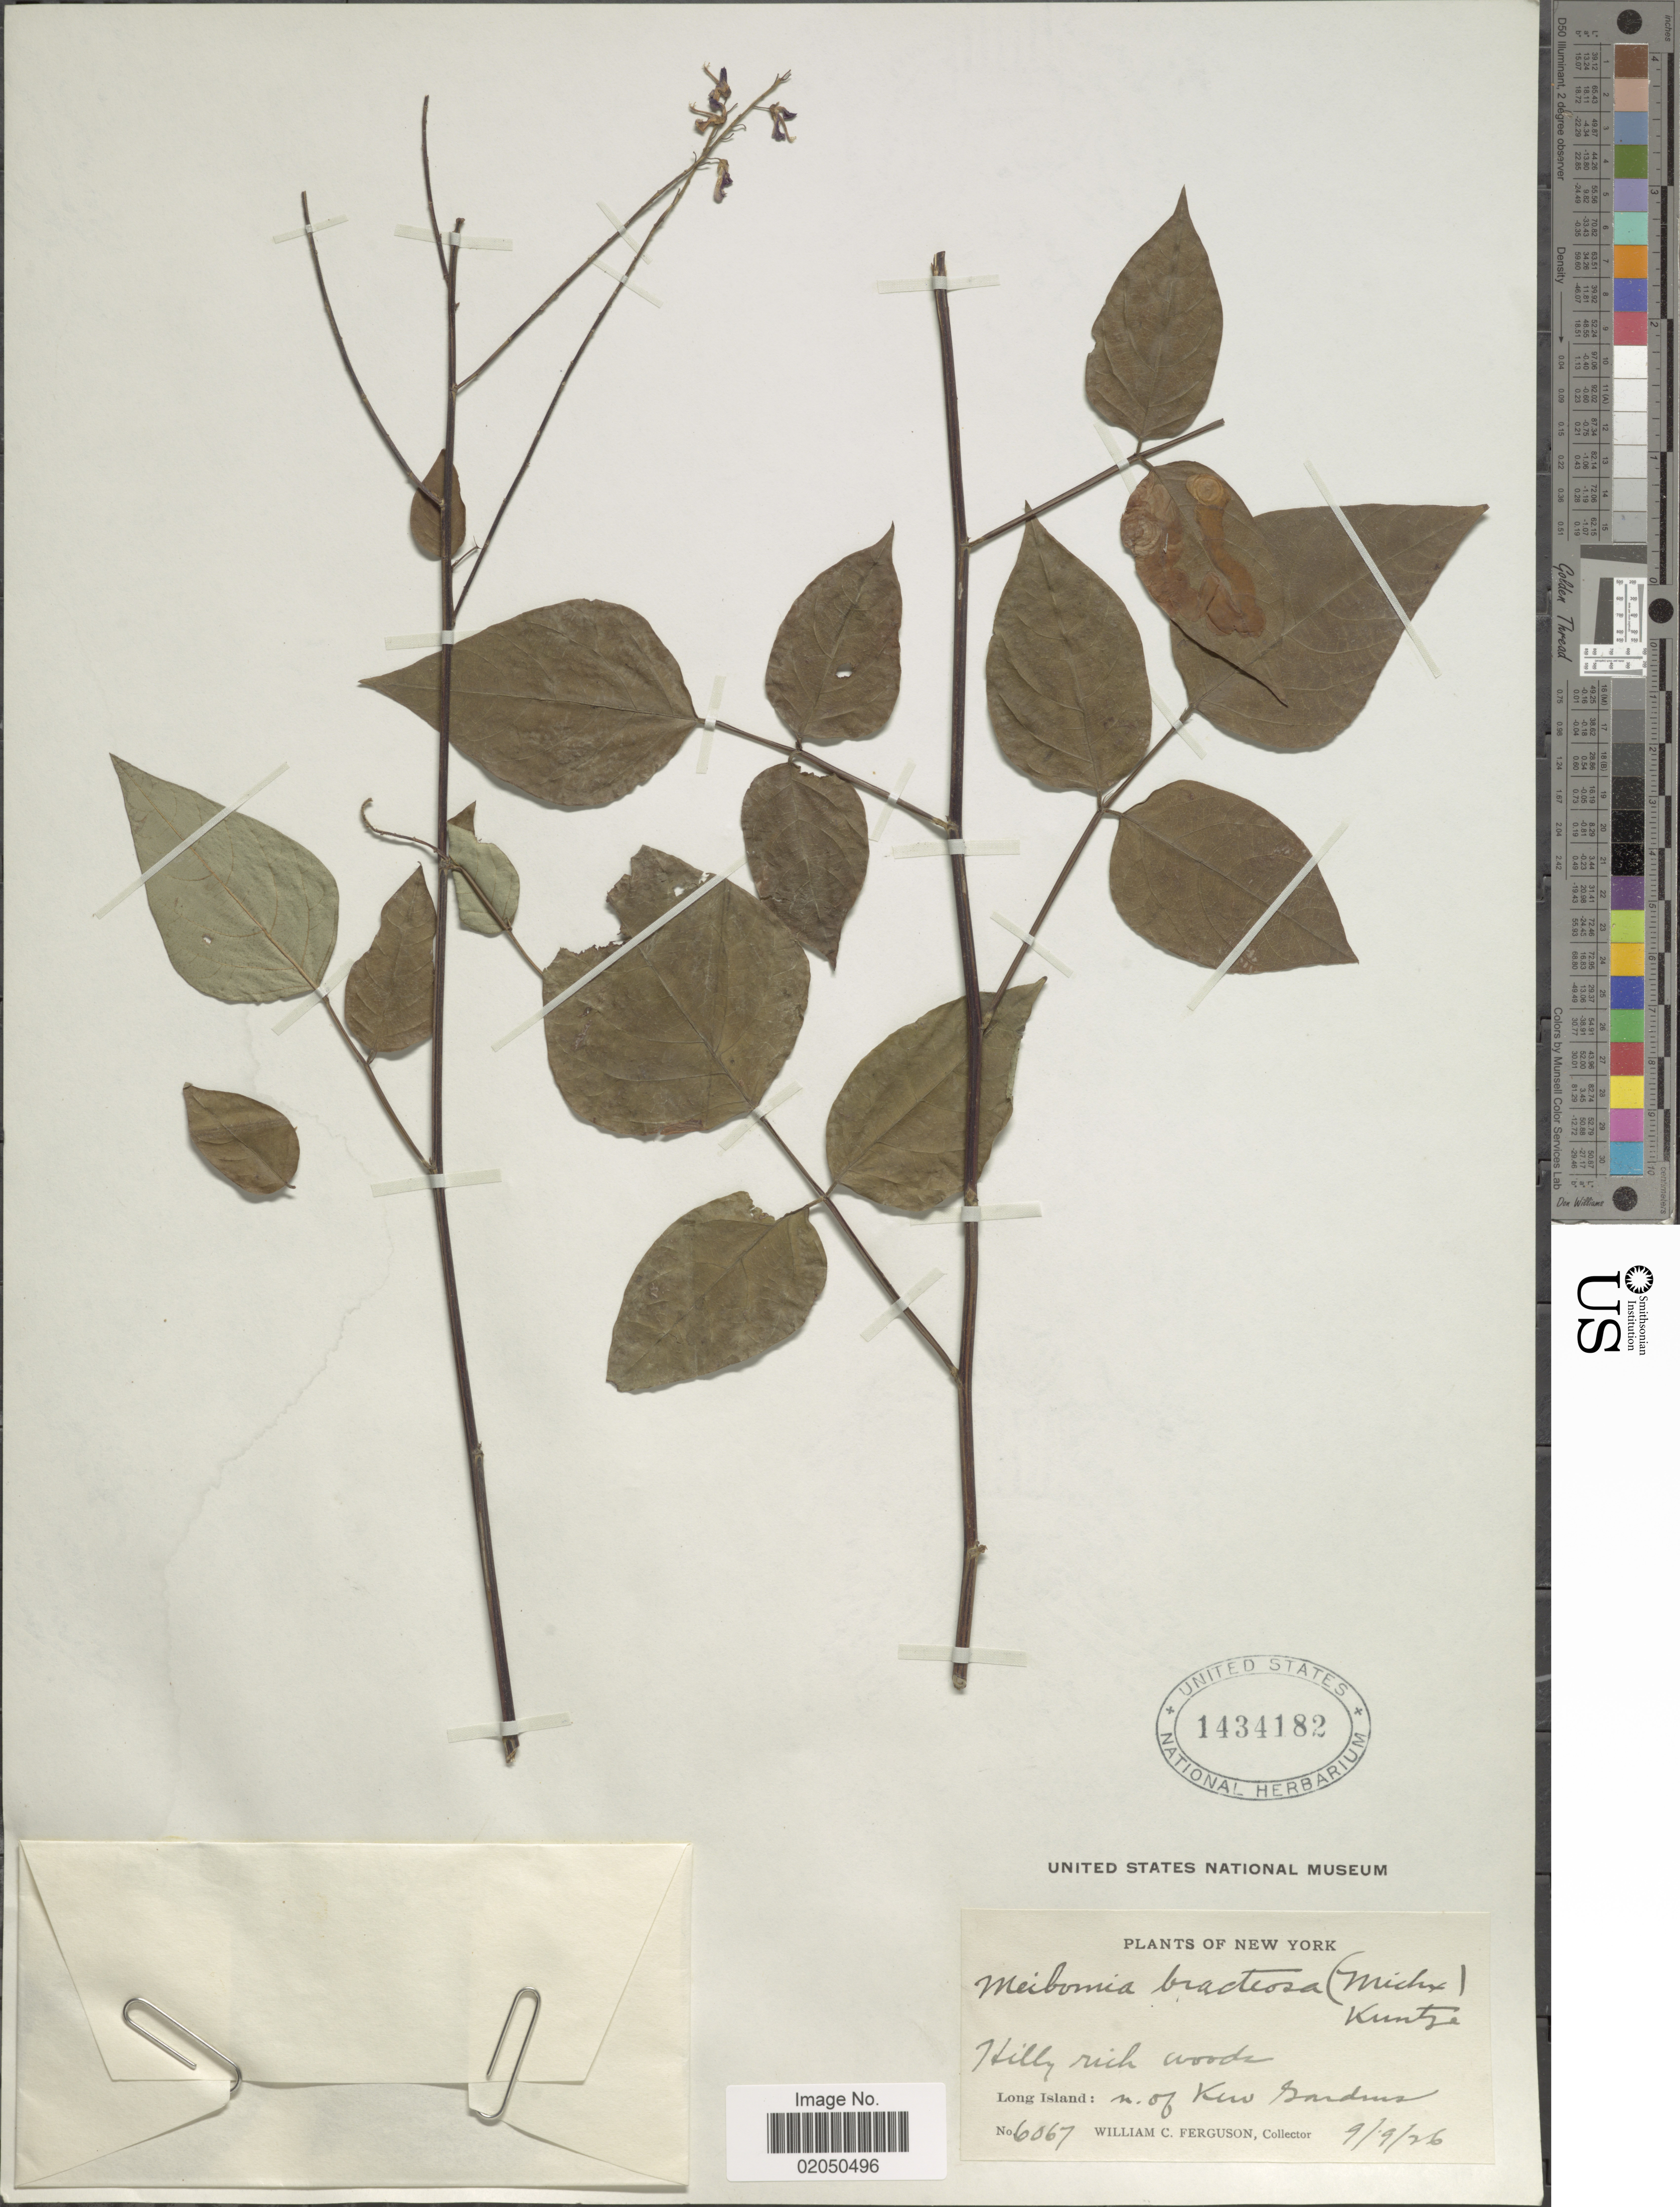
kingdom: Plantae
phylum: Tracheophyta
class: Magnoliopsida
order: Fabales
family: Fabaceae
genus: Desmodium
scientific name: Desmodium cuspidatum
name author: (Muhl. ex Willd.) Loudon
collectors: W. Ferguson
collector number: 6067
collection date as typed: Transcribed d/m/y: 9/9/26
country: United States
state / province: New York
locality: Long Island: n. of Kew Gardens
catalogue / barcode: US 1434182